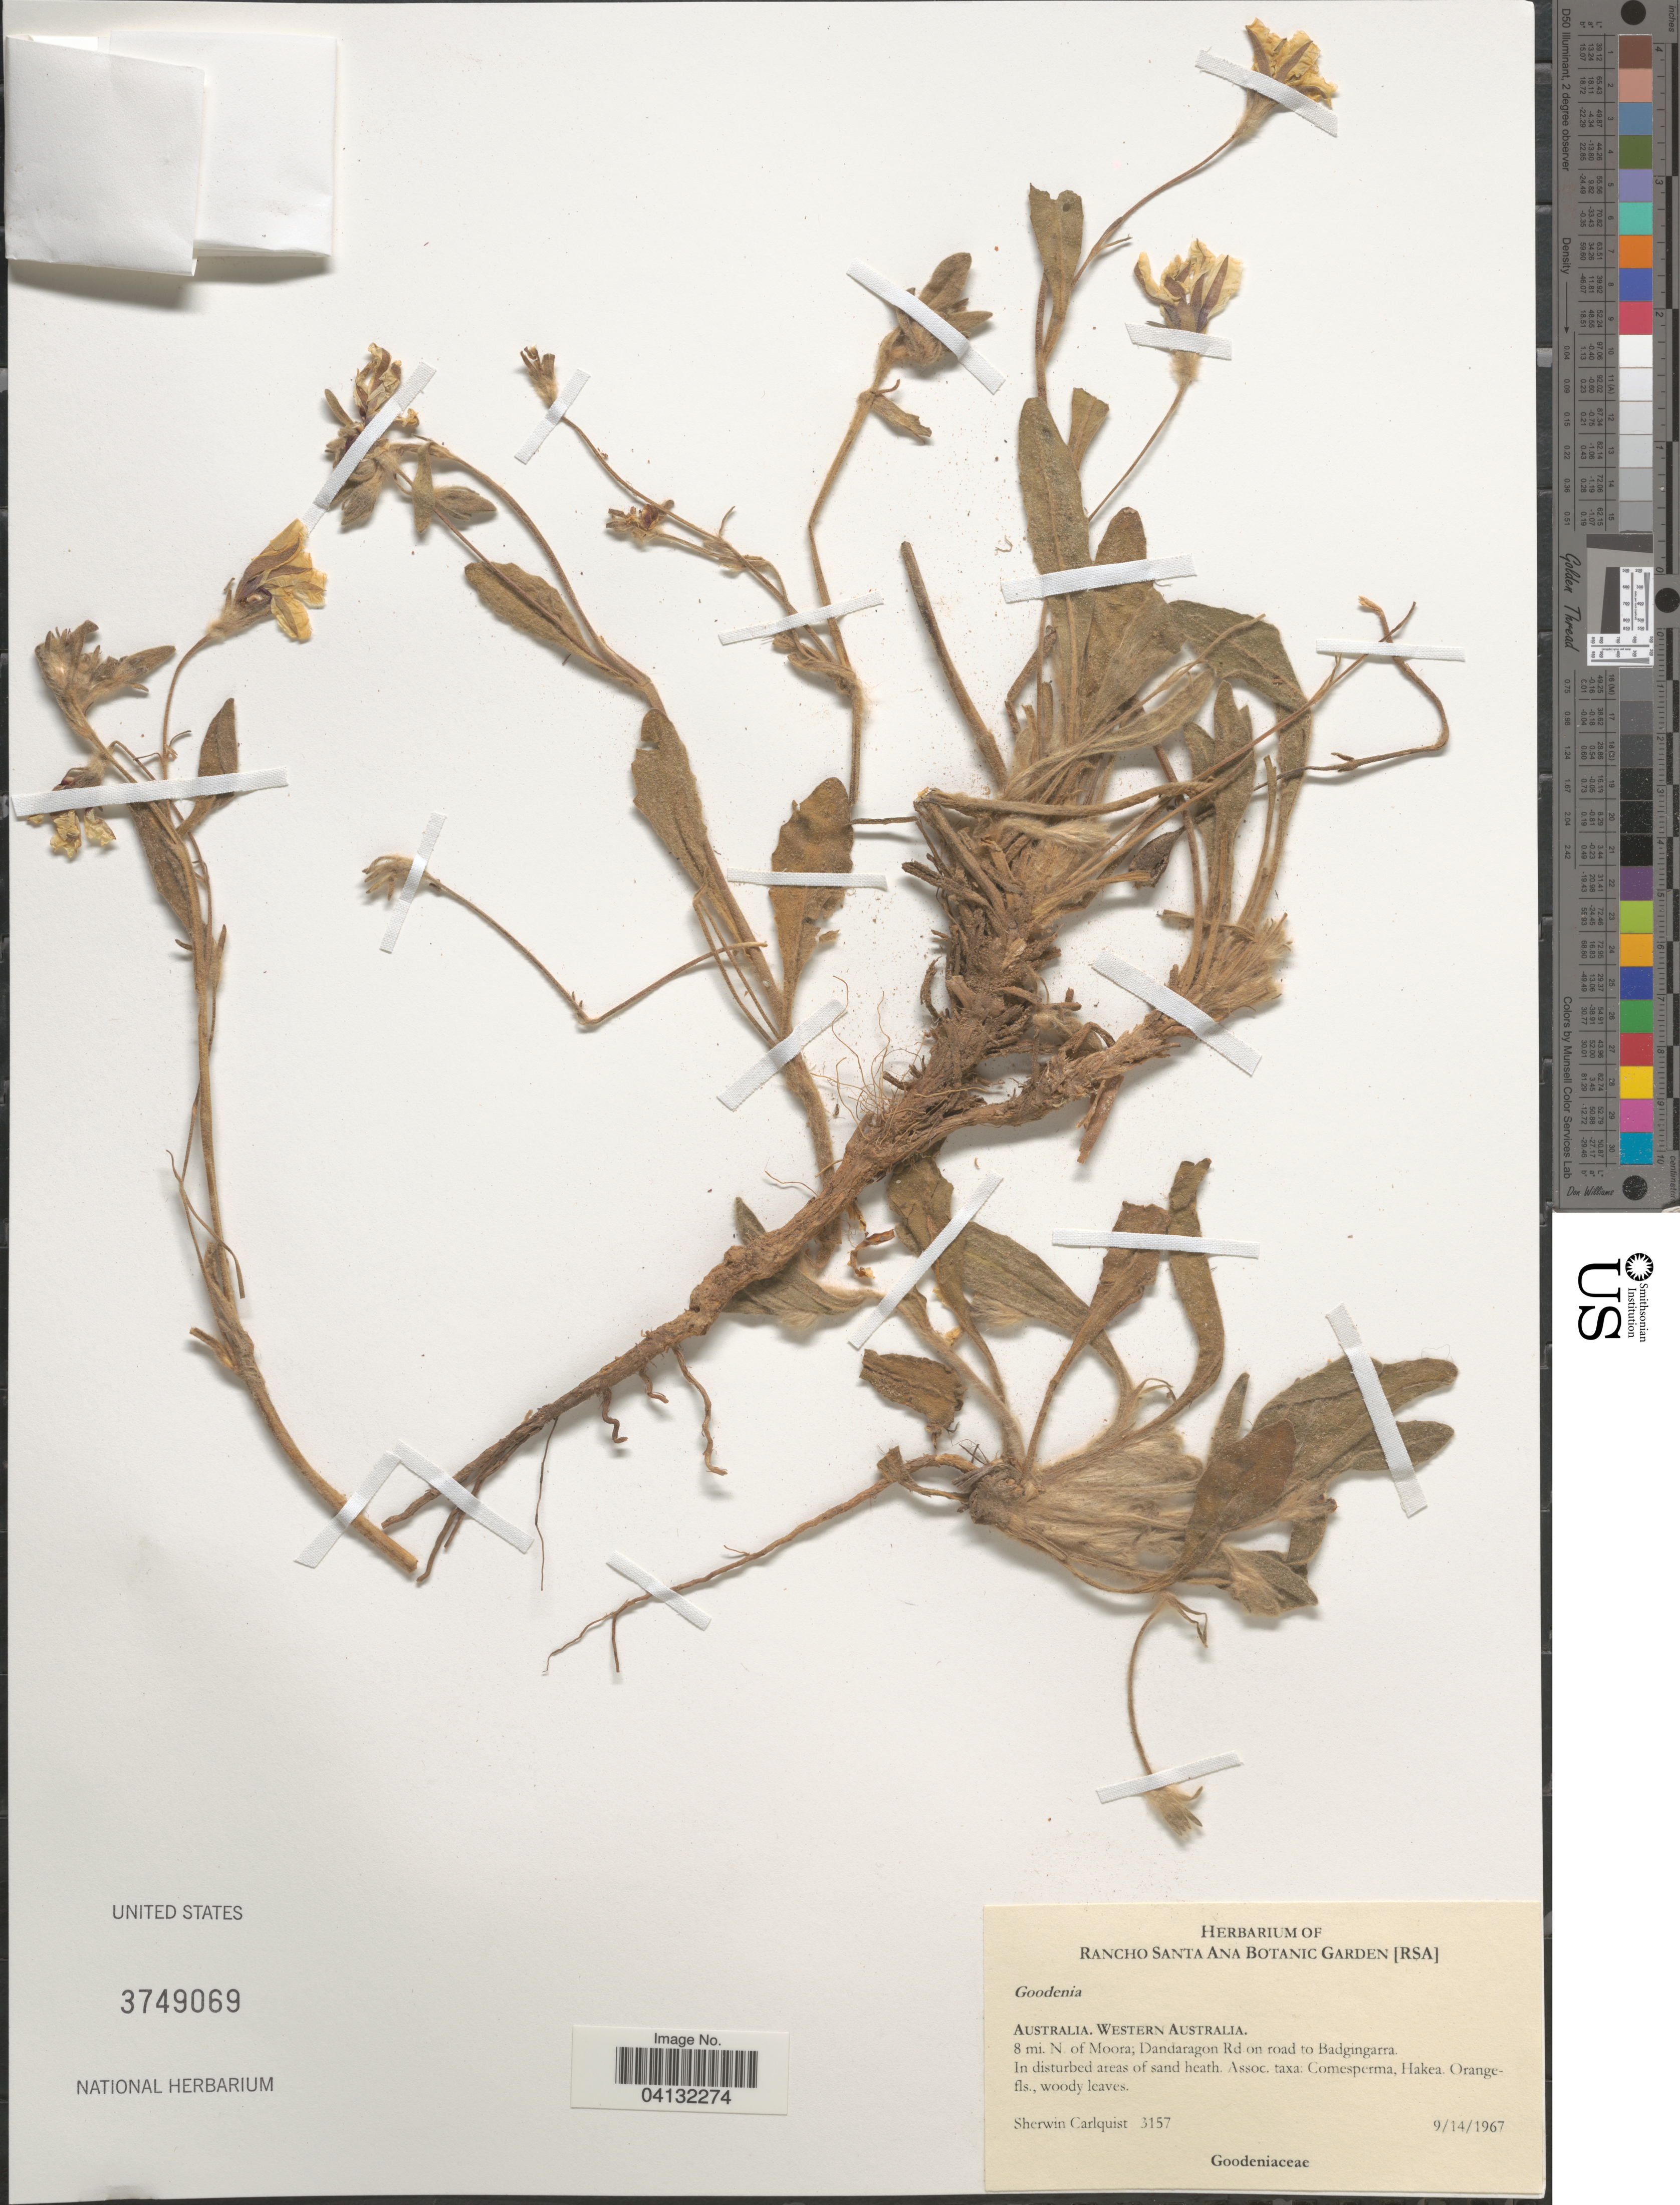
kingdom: Plantae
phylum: Tracheophyta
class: Magnoliopsida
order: Asterales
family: Goodeniaceae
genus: Goodenia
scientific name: Goodenia sp.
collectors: S. Carlquist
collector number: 3157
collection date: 1967-09-14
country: Australia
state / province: Western Australia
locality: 8 mi. N. of Moora; Dandaragon Rd on road to Badgingarra.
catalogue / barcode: US 3749069